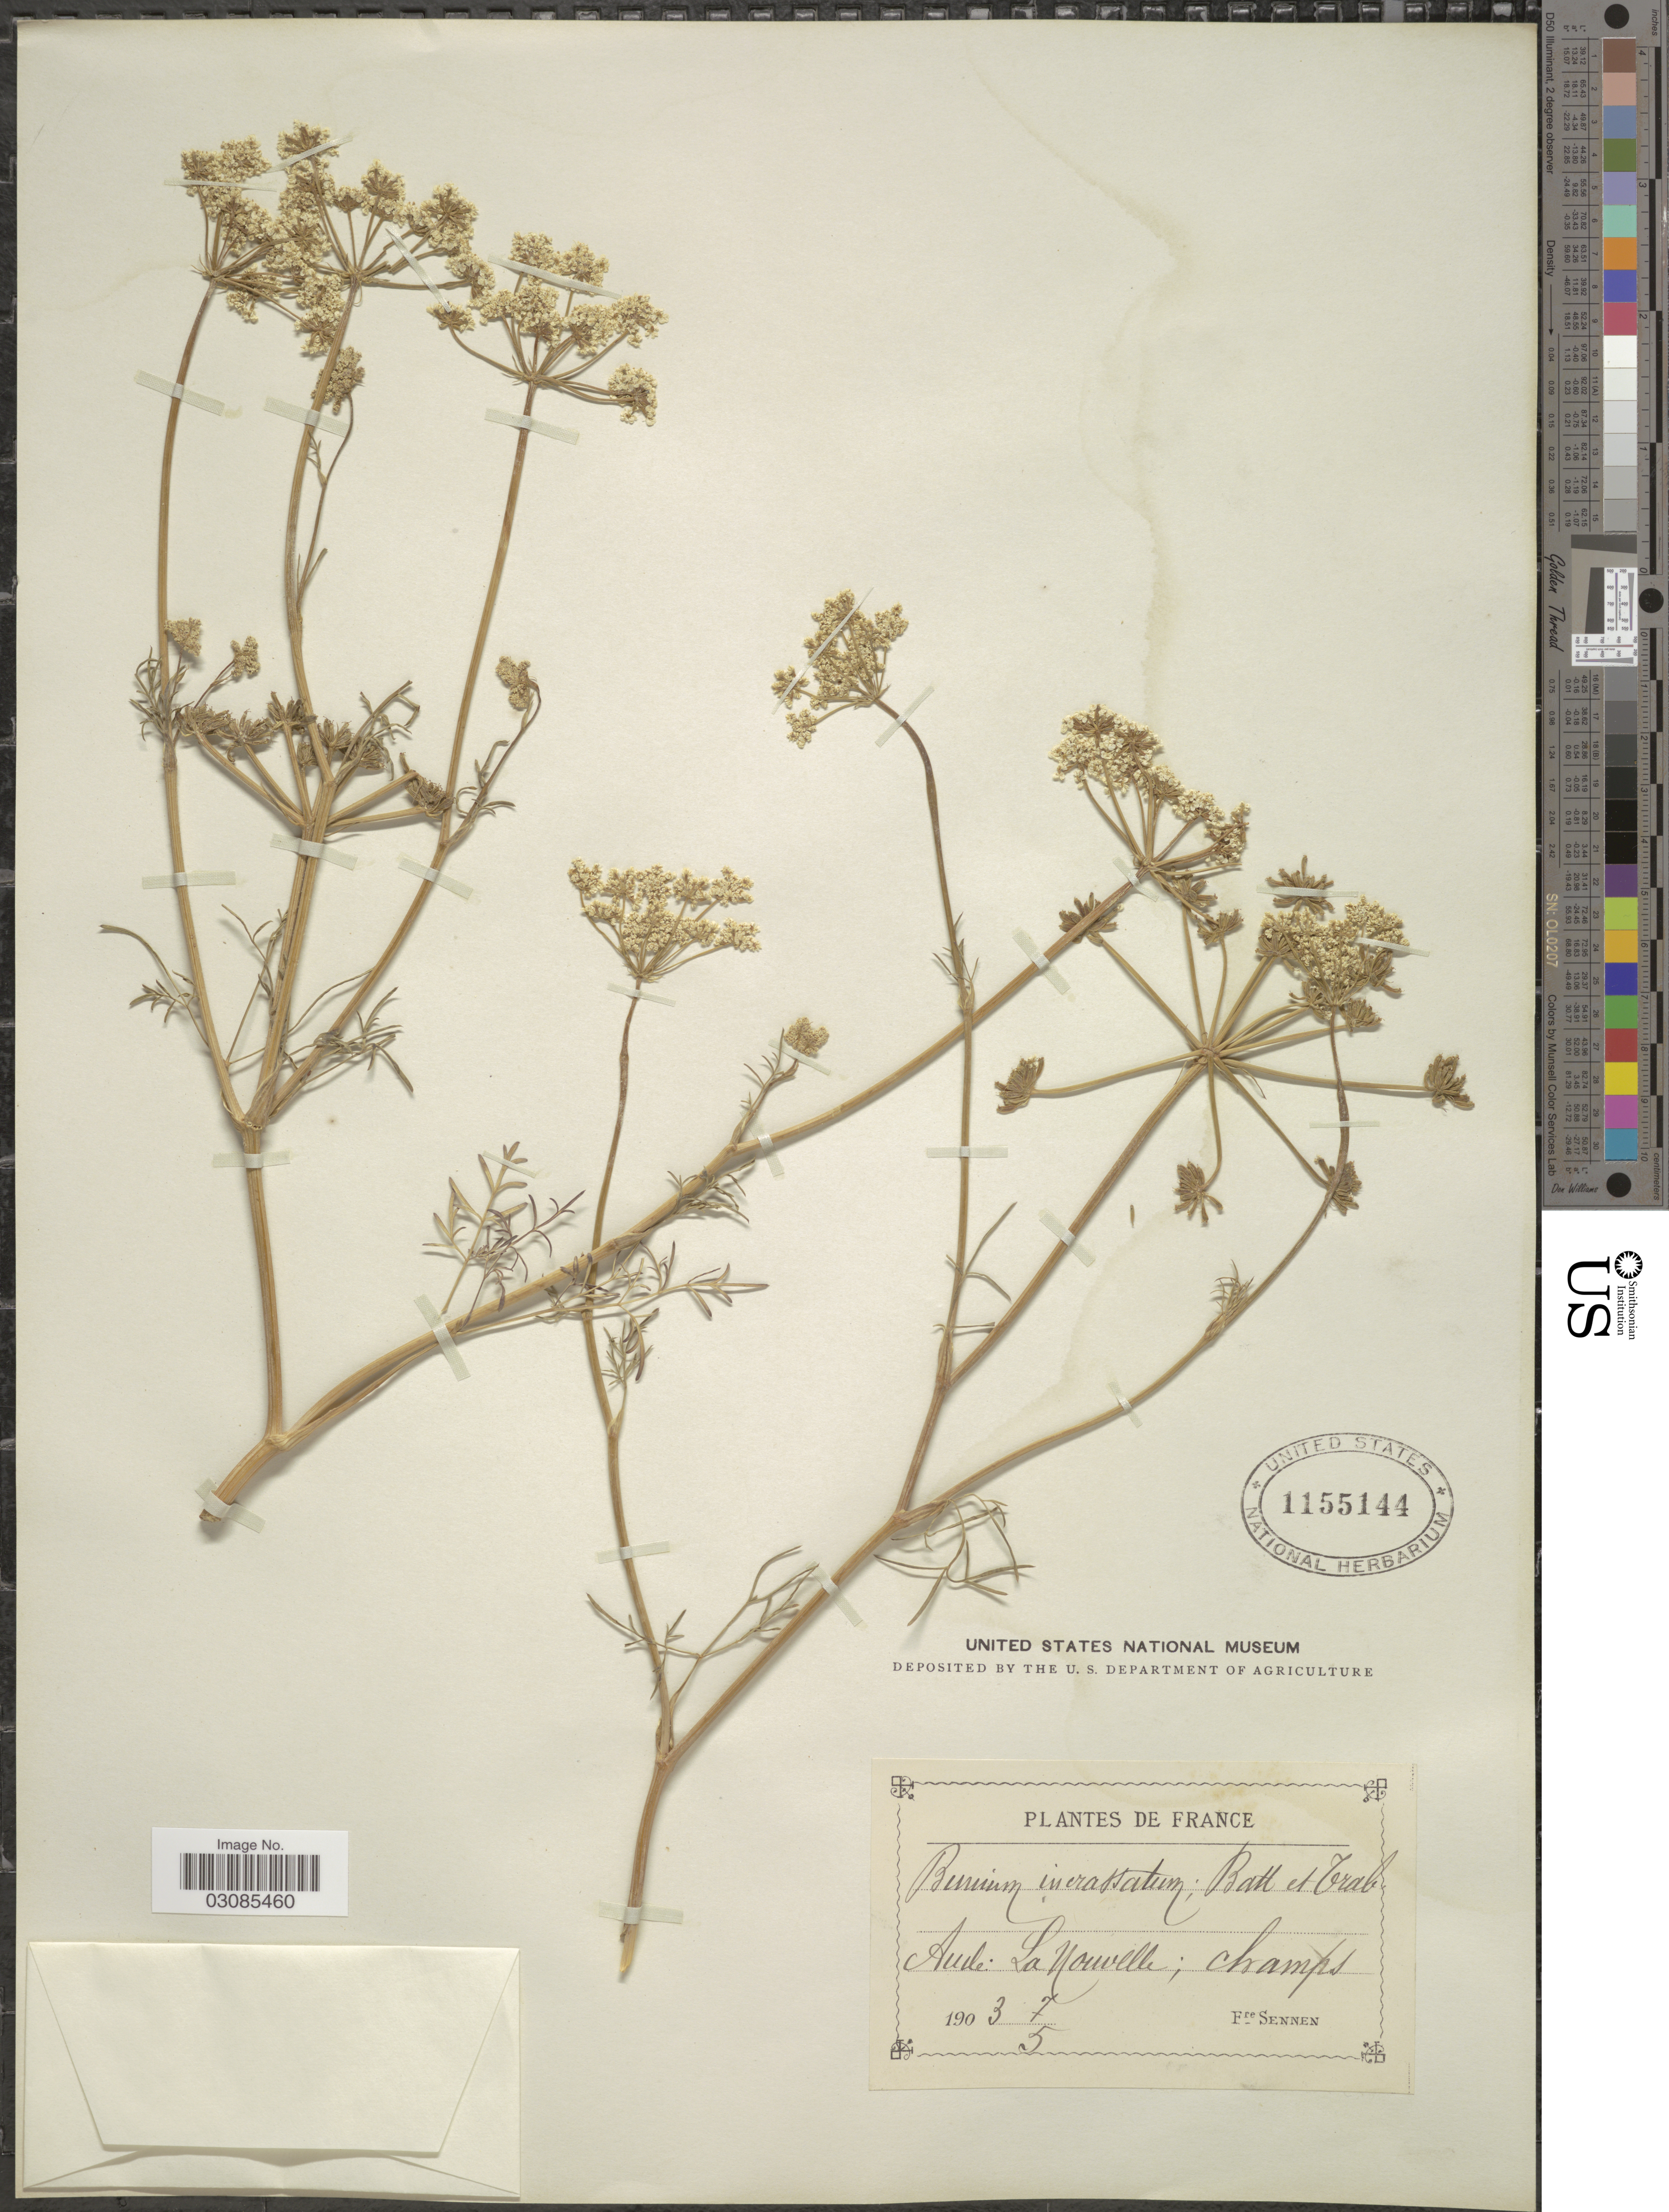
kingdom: Plantae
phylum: Tracheophyta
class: Magnoliopsida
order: Apiales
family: Apiaceae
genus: Bunium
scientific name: Bunium incrassatum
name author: Amo.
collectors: E. Sennen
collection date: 1903-05-07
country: France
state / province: Occitanie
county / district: Aude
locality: Aude: La Nouvelle.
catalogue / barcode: US 1155144